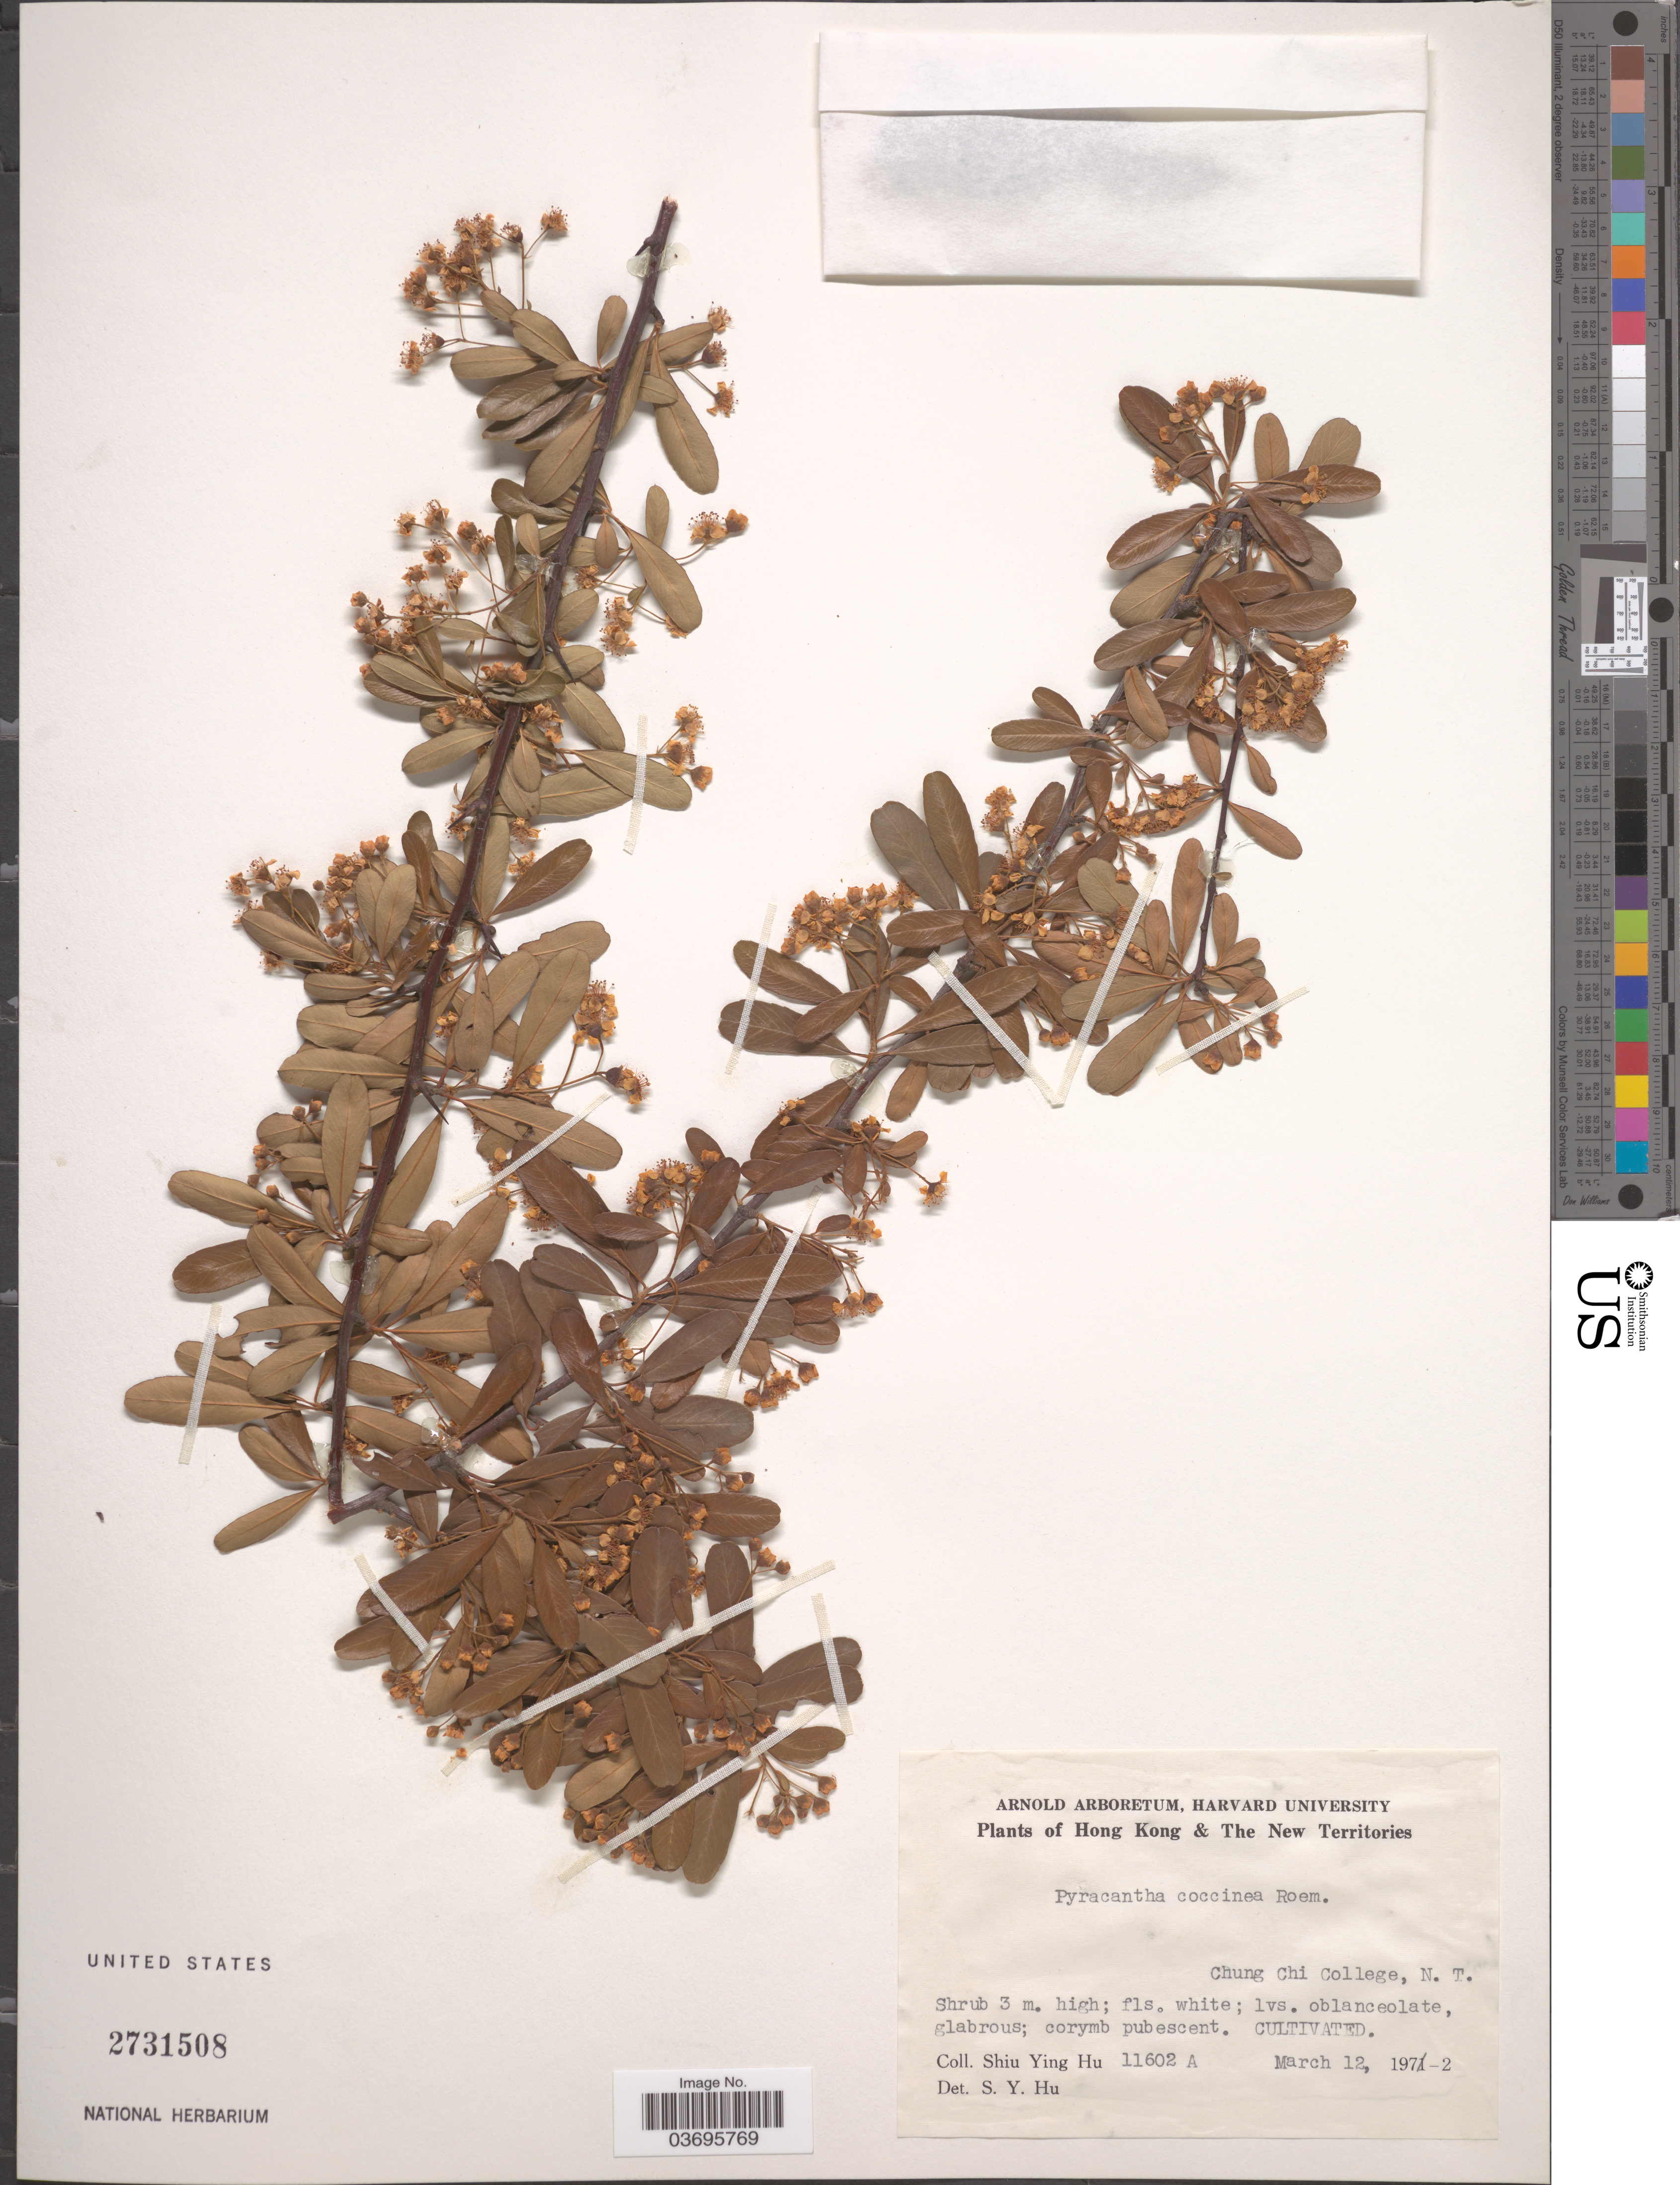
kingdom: Plantae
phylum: Tracheophyta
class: Magnoliopsida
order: Rosales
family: Rosaceae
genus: Pyracantha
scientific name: Pyracantha coccinea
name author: M. Roem.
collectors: S. Y. Hu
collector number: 11602A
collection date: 1972-03-12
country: China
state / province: Hong Kong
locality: Hong Kong & The New Territories. Chung Chi College, N.T.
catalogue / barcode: US 2731508